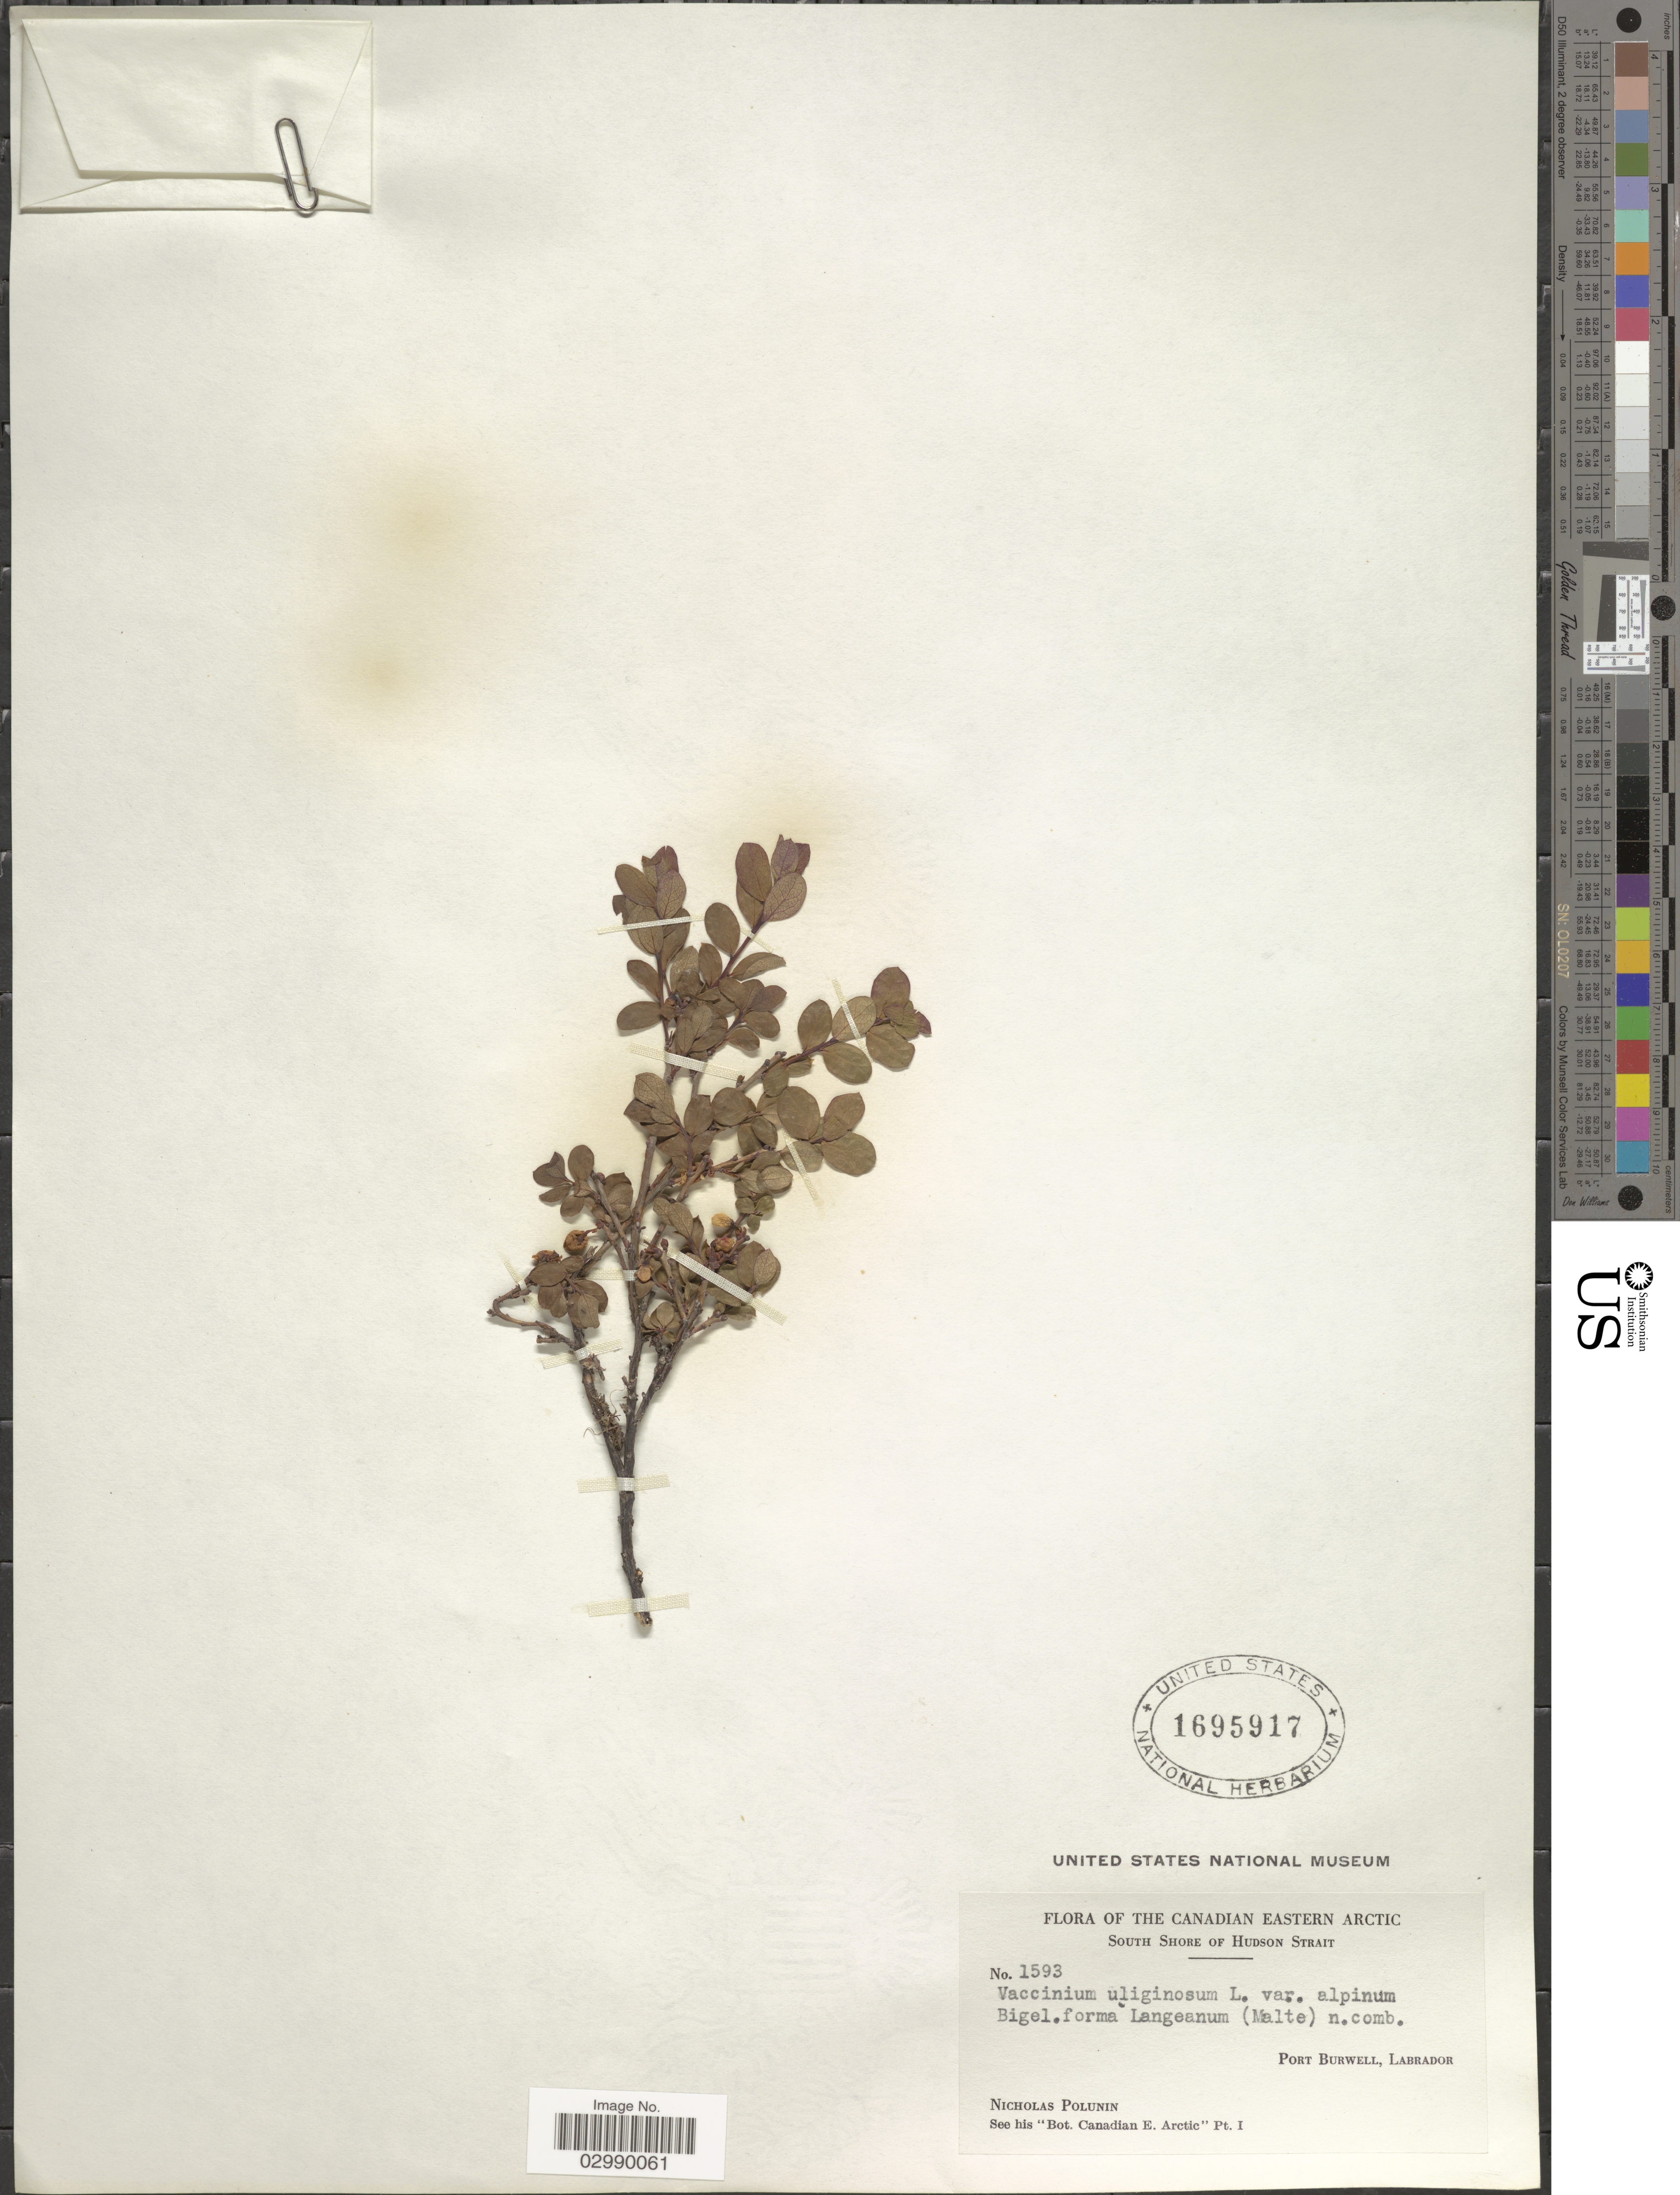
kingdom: Plantae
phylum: Tracheophyta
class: Magnoliopsida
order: Ericales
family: Ericaceae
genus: Vaccinium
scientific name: Vaccinium uliginosum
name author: L.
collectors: N. V. Polunin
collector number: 1593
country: Canada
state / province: Newfoundland and Labrador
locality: Canadian Eastern Arctic, South Shore of Hudson Strait, Port Burwell, Labrador.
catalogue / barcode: US 1695917